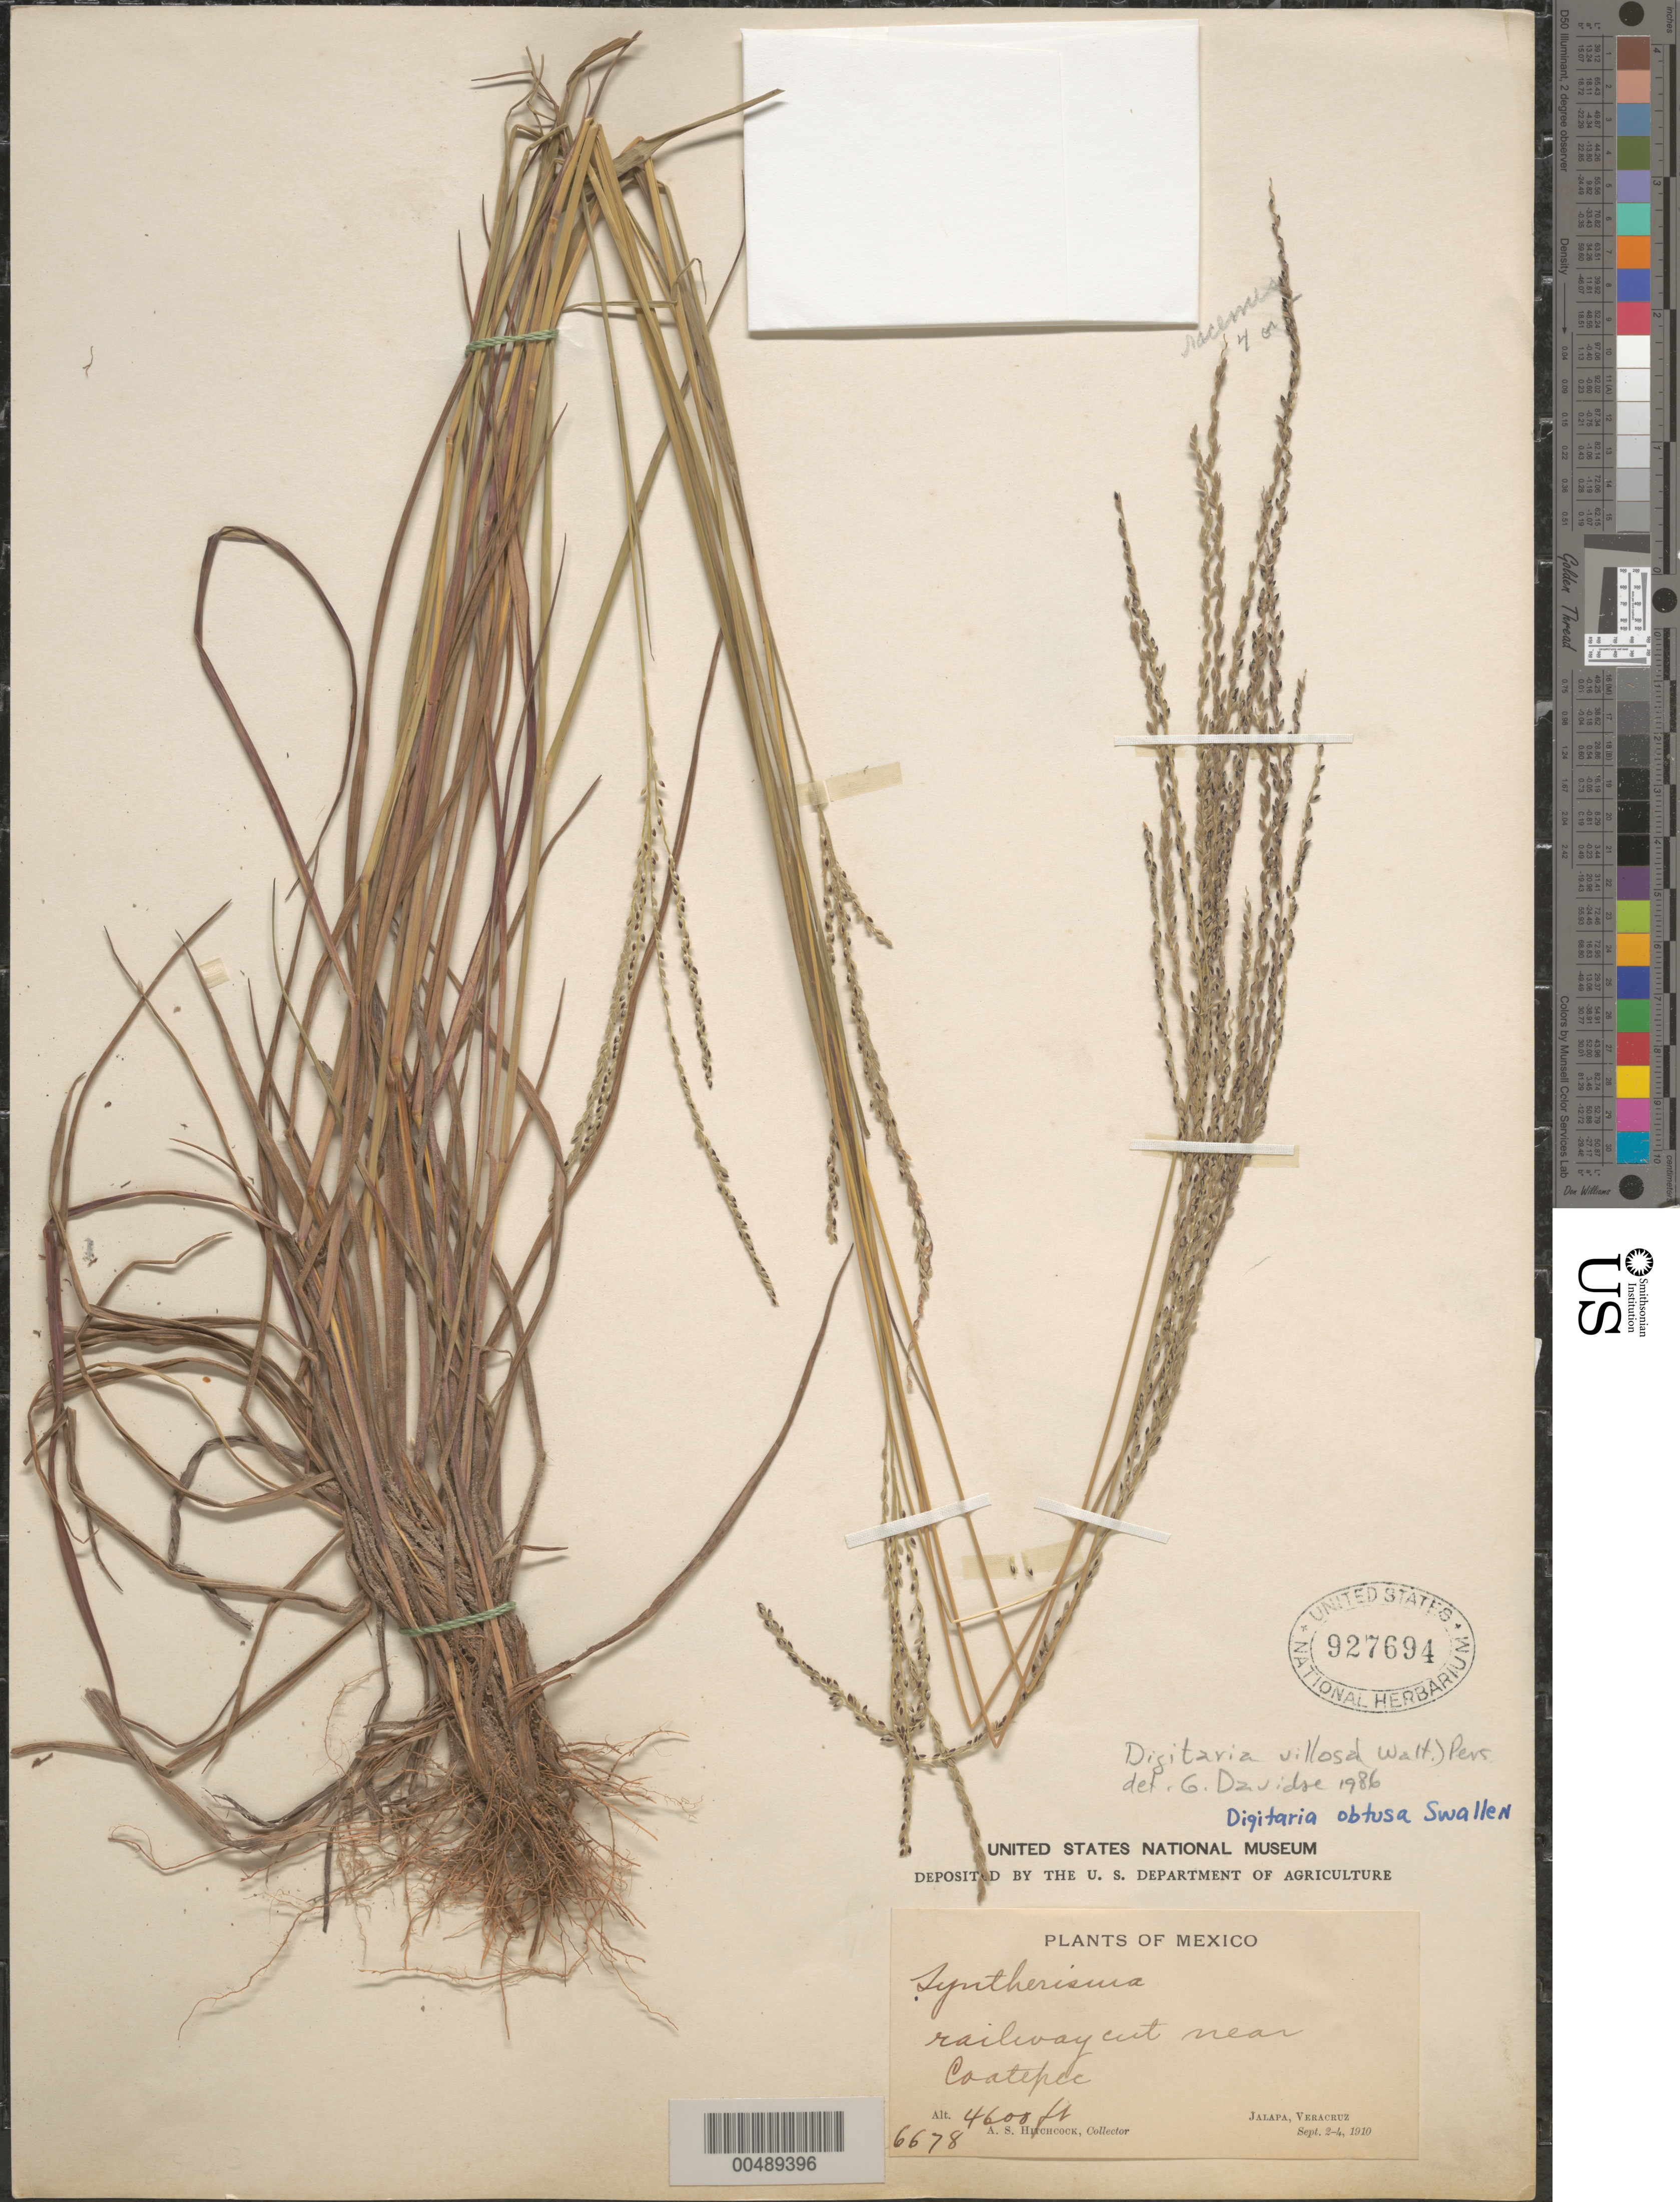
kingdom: Plantae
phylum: Tracheophyta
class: Liliopsida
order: Poales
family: Poaceae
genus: Digitaria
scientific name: Digitaria villosa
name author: (Walter) Pers.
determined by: Davidse, Gerrit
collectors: A. S. Hitchcock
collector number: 6678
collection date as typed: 2 Sep 1910 to 4 Sep 1910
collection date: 1910-09-02/1910-09-04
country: Mexico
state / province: Veracruz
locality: Jalapa, Coatepec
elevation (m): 1402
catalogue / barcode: US 927694